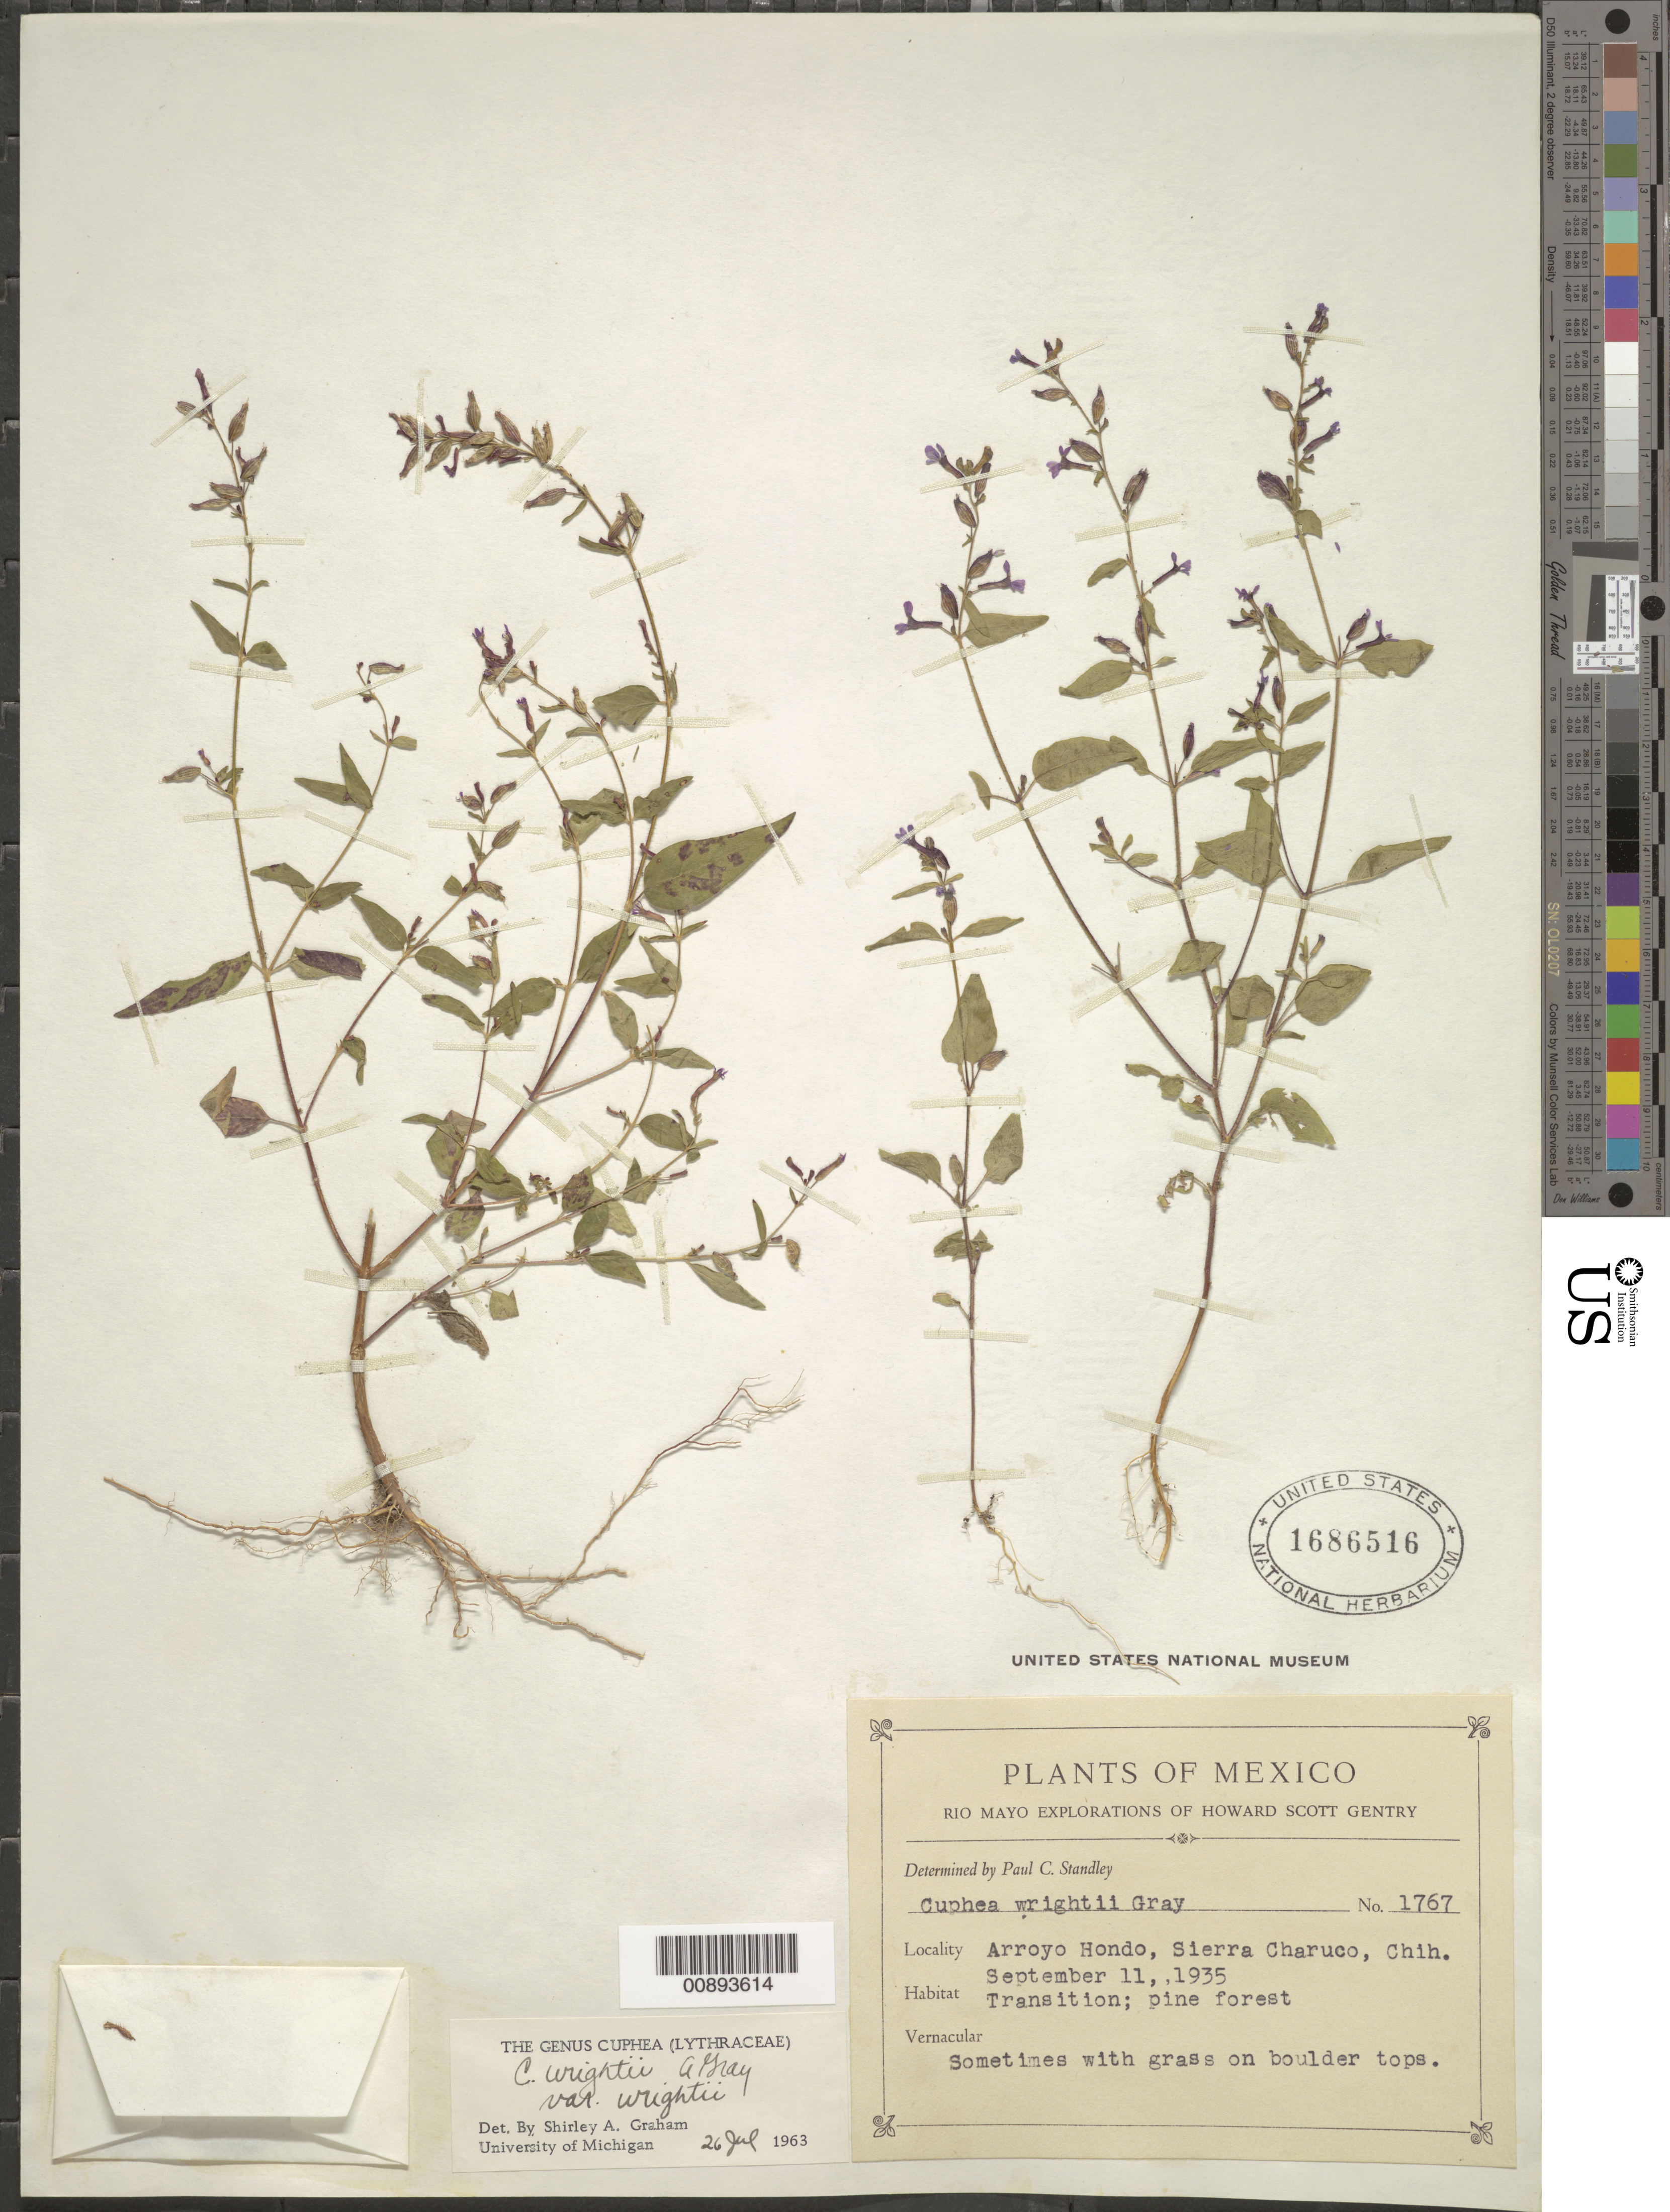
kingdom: Plantae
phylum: Tracheophyta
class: Magnoliopsida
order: Myrtales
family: Lythraceae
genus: Cuphea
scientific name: Cuphea wrightii var. wrightii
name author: A. Gray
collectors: H. S. Gentry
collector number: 1767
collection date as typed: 11 Sep 1935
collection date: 1935-09-11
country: Mexico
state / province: Chihuahua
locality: Arroyo Hondo, Sierra Charuco, Chihuahua.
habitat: Transition; pine forest.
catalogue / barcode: US 1686516